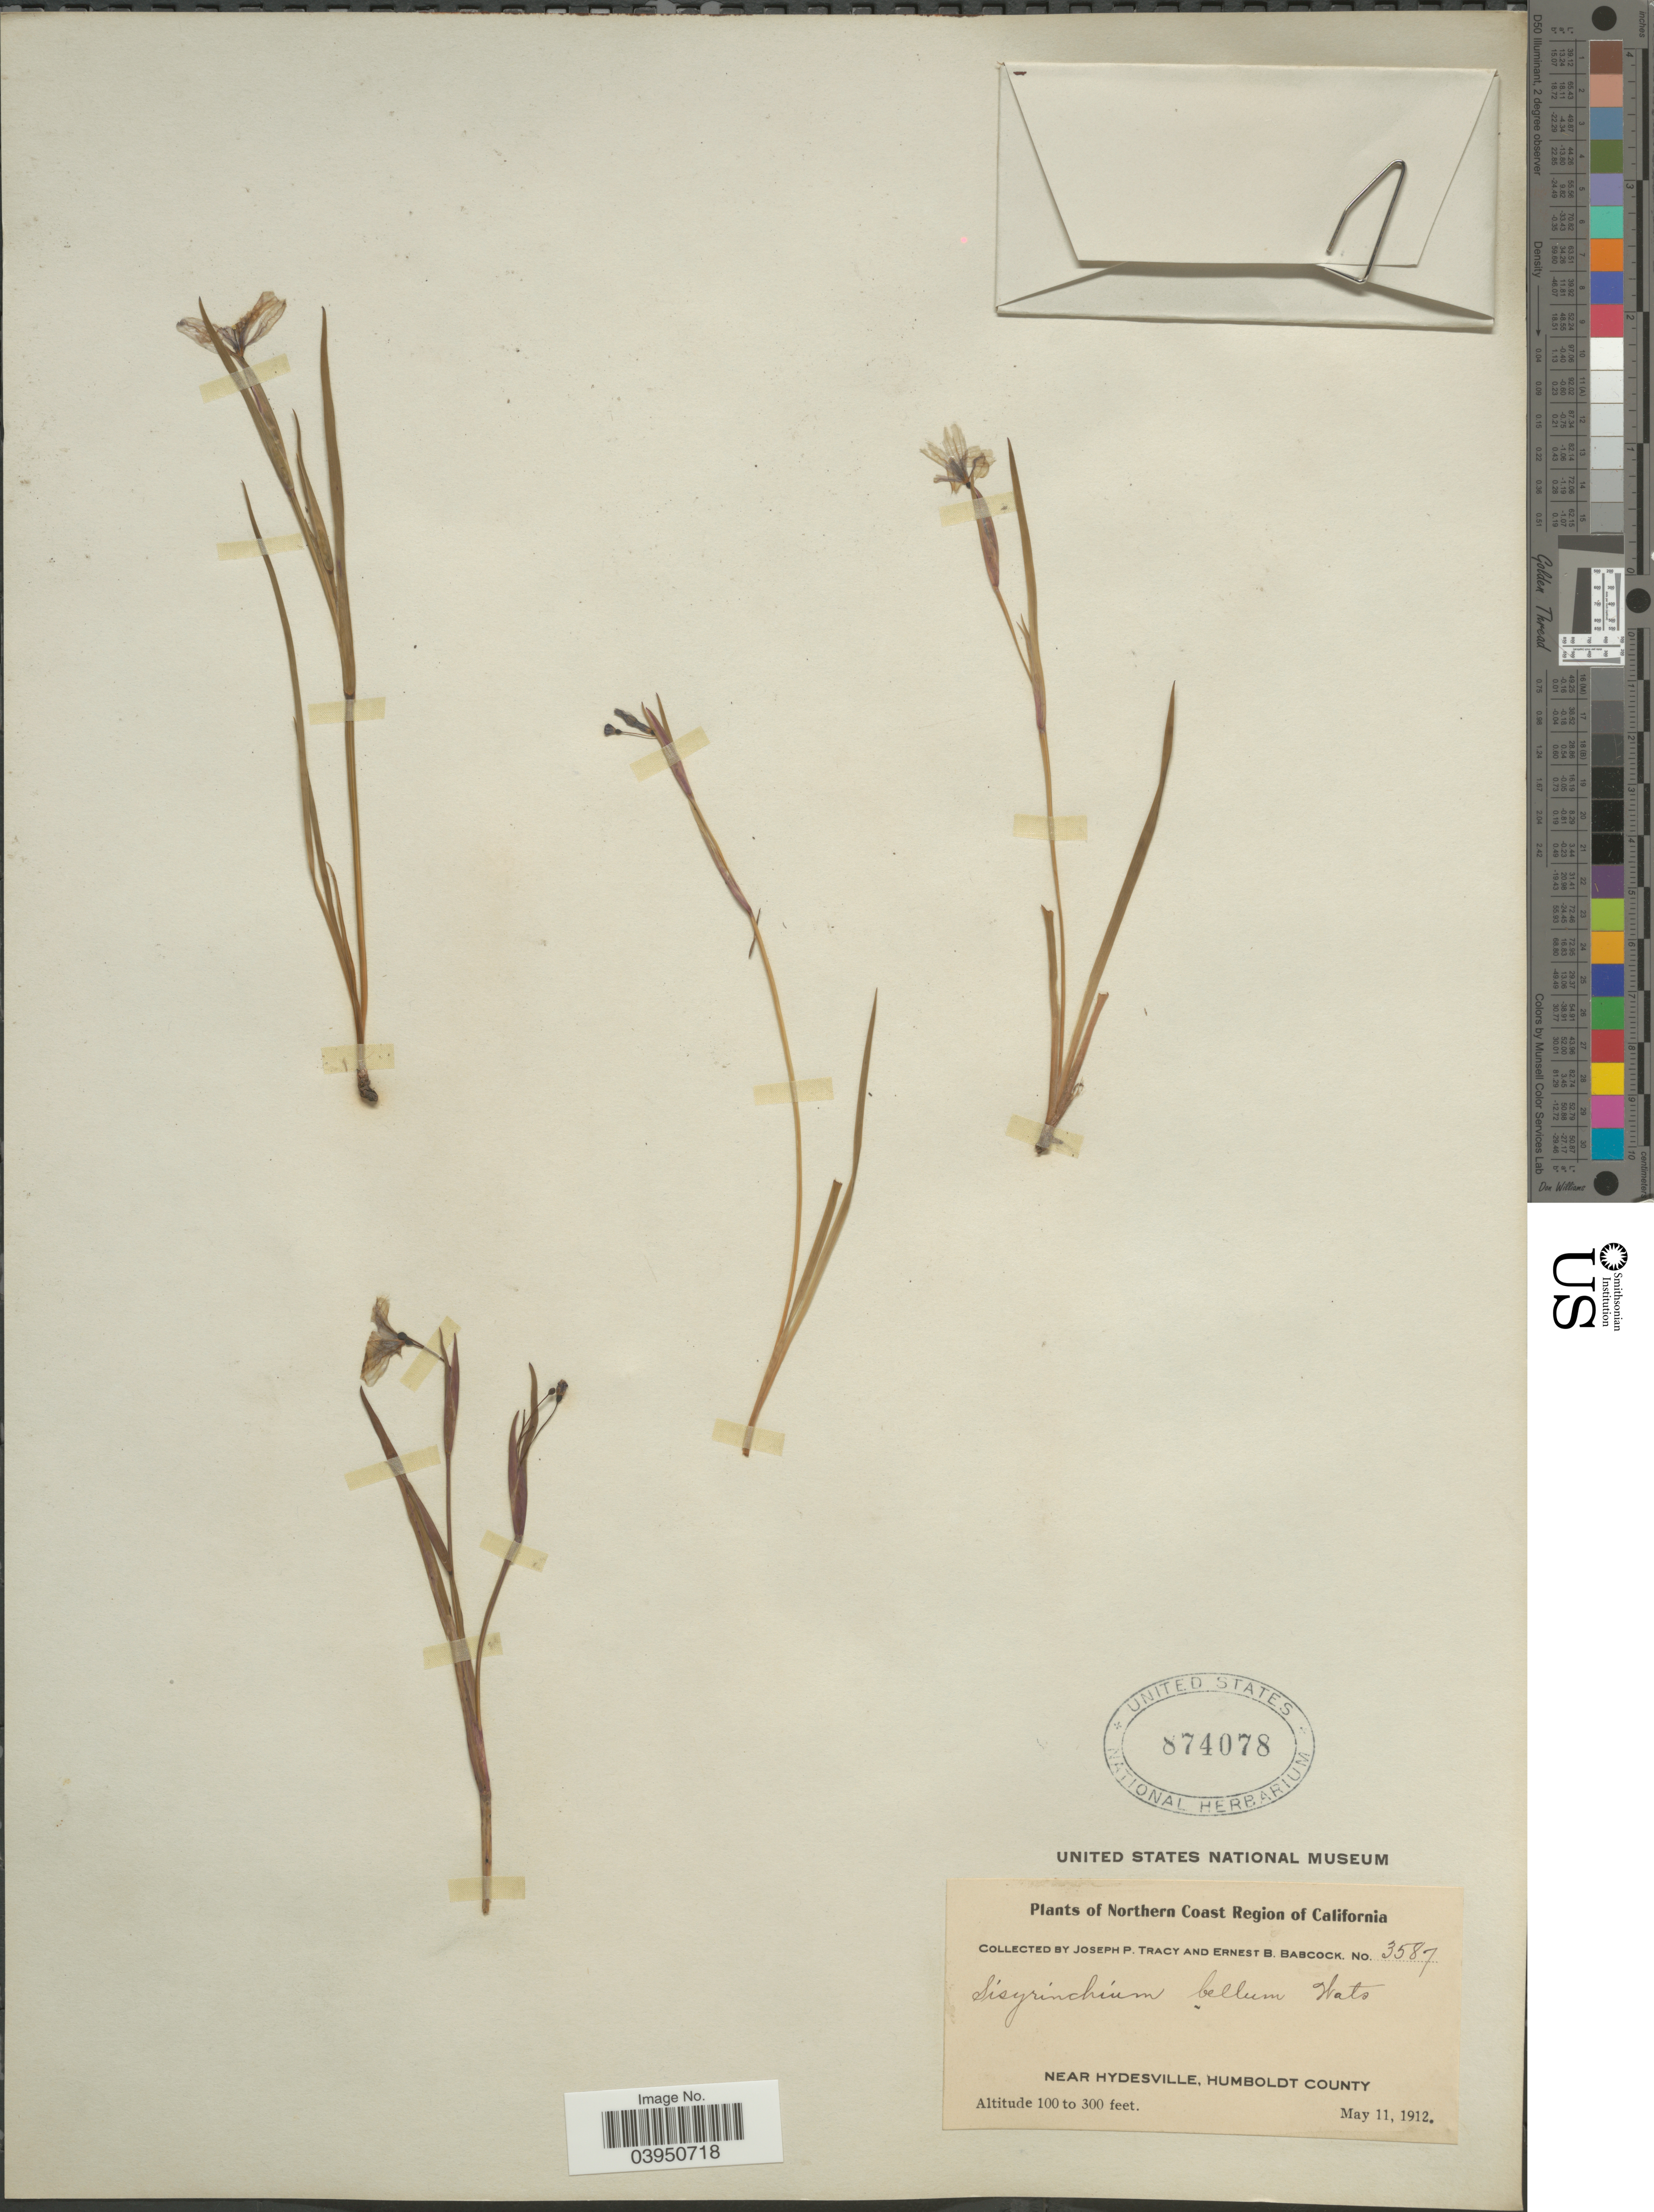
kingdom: Plantae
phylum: Tracheophyta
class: Liliopsida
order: Asparagales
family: Iridaceae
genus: Sisyrinchium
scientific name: Sisyrinchium bellum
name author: S. Watson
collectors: J. Tracy & E. B. Babcock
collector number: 3587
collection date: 1912-05-11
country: United States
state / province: California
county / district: Humboldt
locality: Northern Coast Region of California. Near Hydesville, Humboldt County.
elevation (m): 30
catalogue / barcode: US 874078